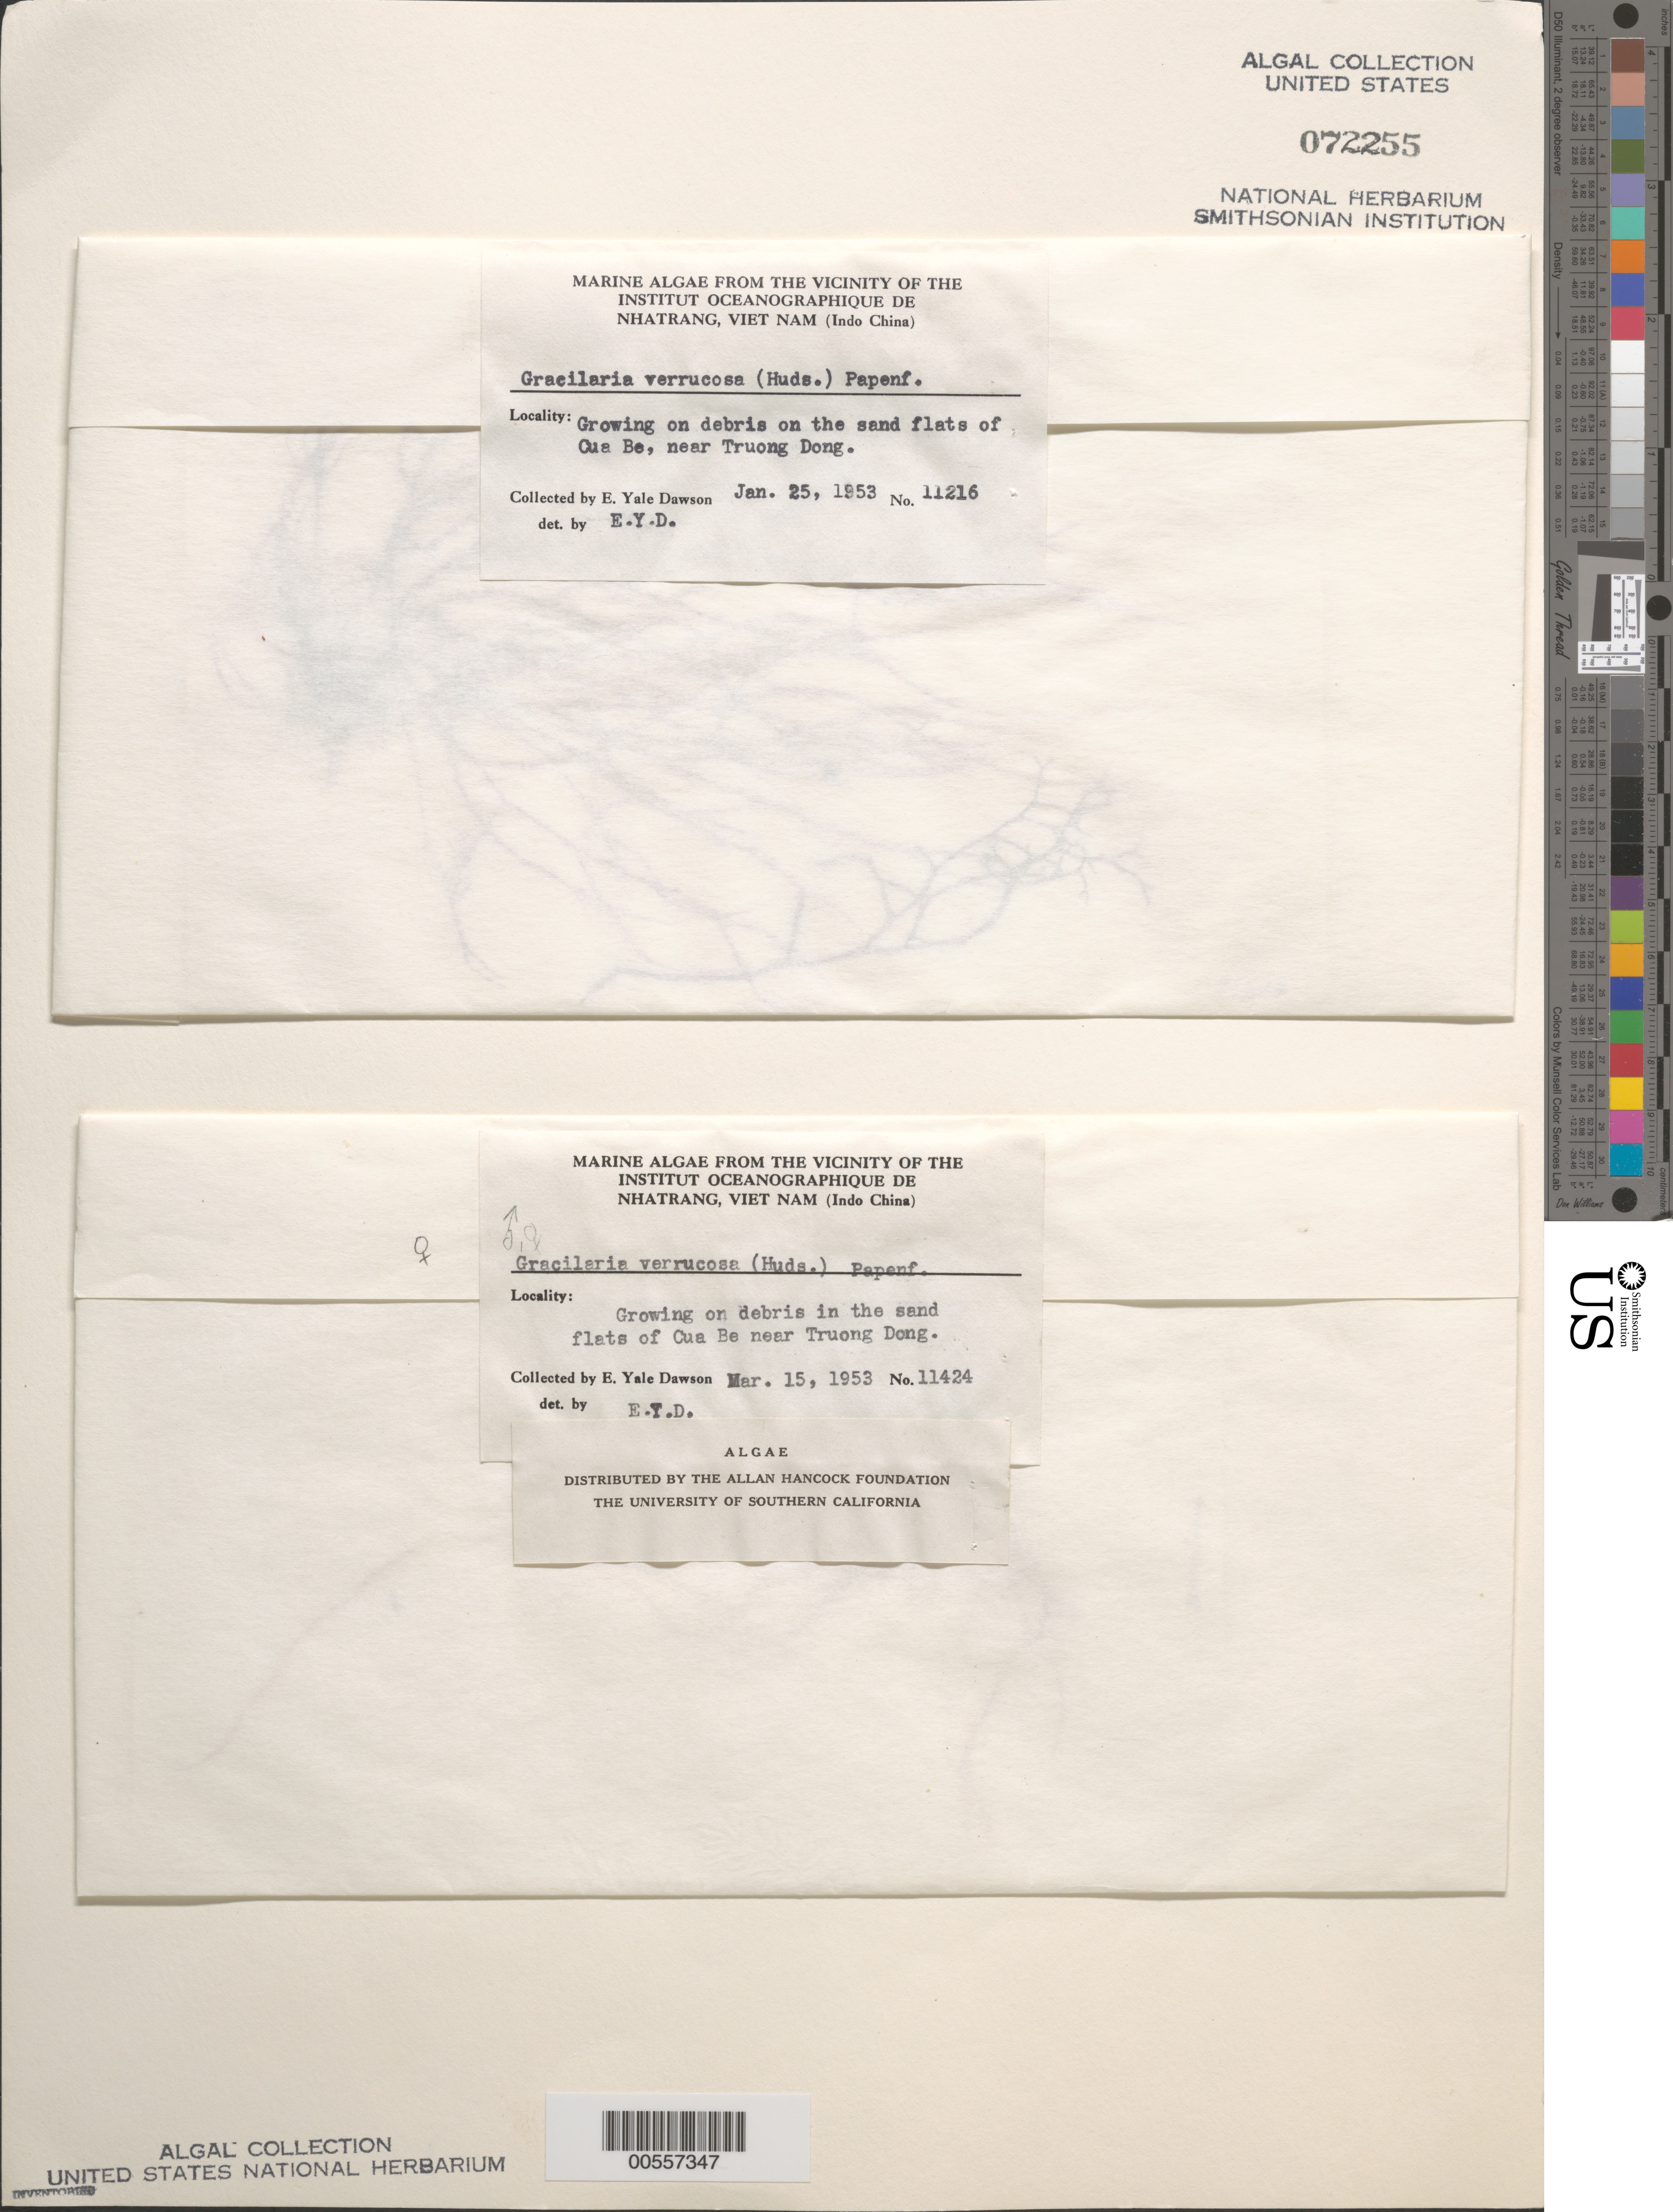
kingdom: Plantae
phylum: Rhodophyta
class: Florideophyceae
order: Gracilariales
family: Gracilariaceae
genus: Gracilariopsis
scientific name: Gracilariopsis longissima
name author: (S.G. Gmel.) Steentoft et al.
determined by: Algae name updating Project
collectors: E. Y. Dawson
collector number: EYD 11216 & EYD 11424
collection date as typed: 25 Jan 1953 AND 15 Mar 1953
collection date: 1953-01-25,1953-03-15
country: Vietnam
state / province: Phu Khanh Province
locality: Cua Be near Truong Dong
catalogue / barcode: US 72255